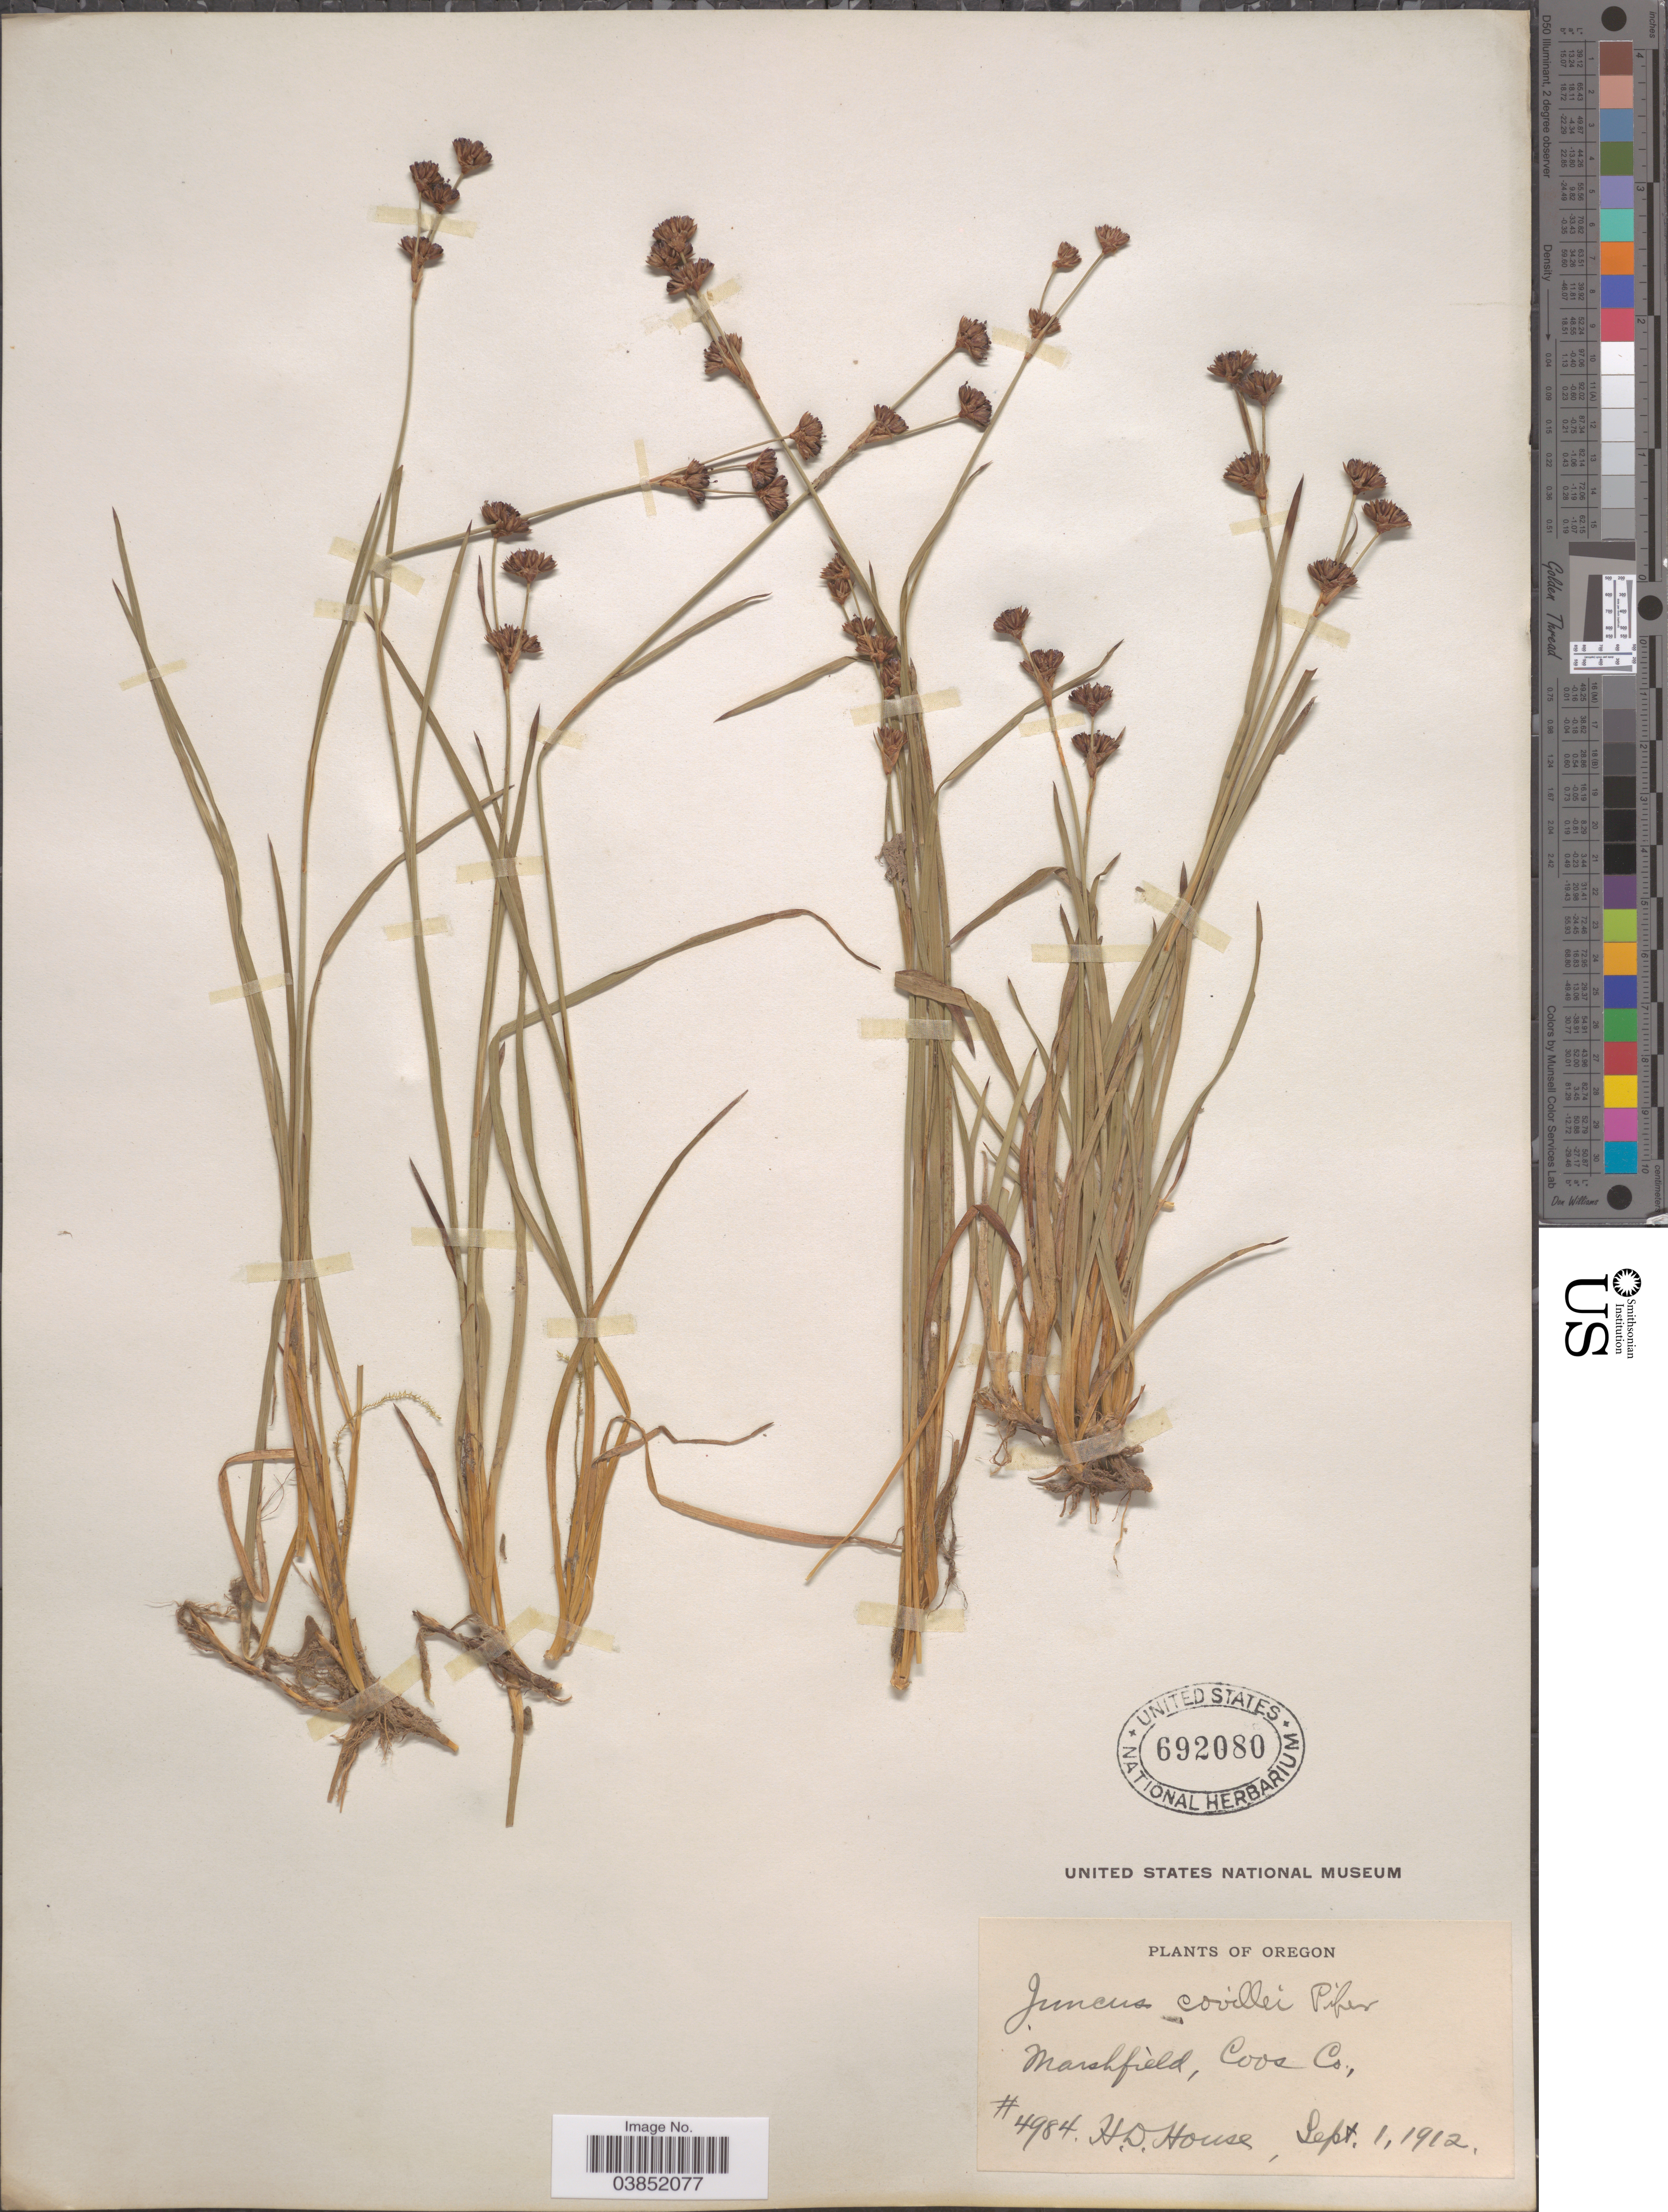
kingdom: Plantae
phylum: Tracheophyta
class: Liliopsida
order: Poales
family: Juncaceae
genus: Juncus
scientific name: Juncus covillei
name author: Piper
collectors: H. D. House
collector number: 4984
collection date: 1912-09-01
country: United States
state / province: Oregon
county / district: Coos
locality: Marshfield, Coos Co.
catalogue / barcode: US 692080